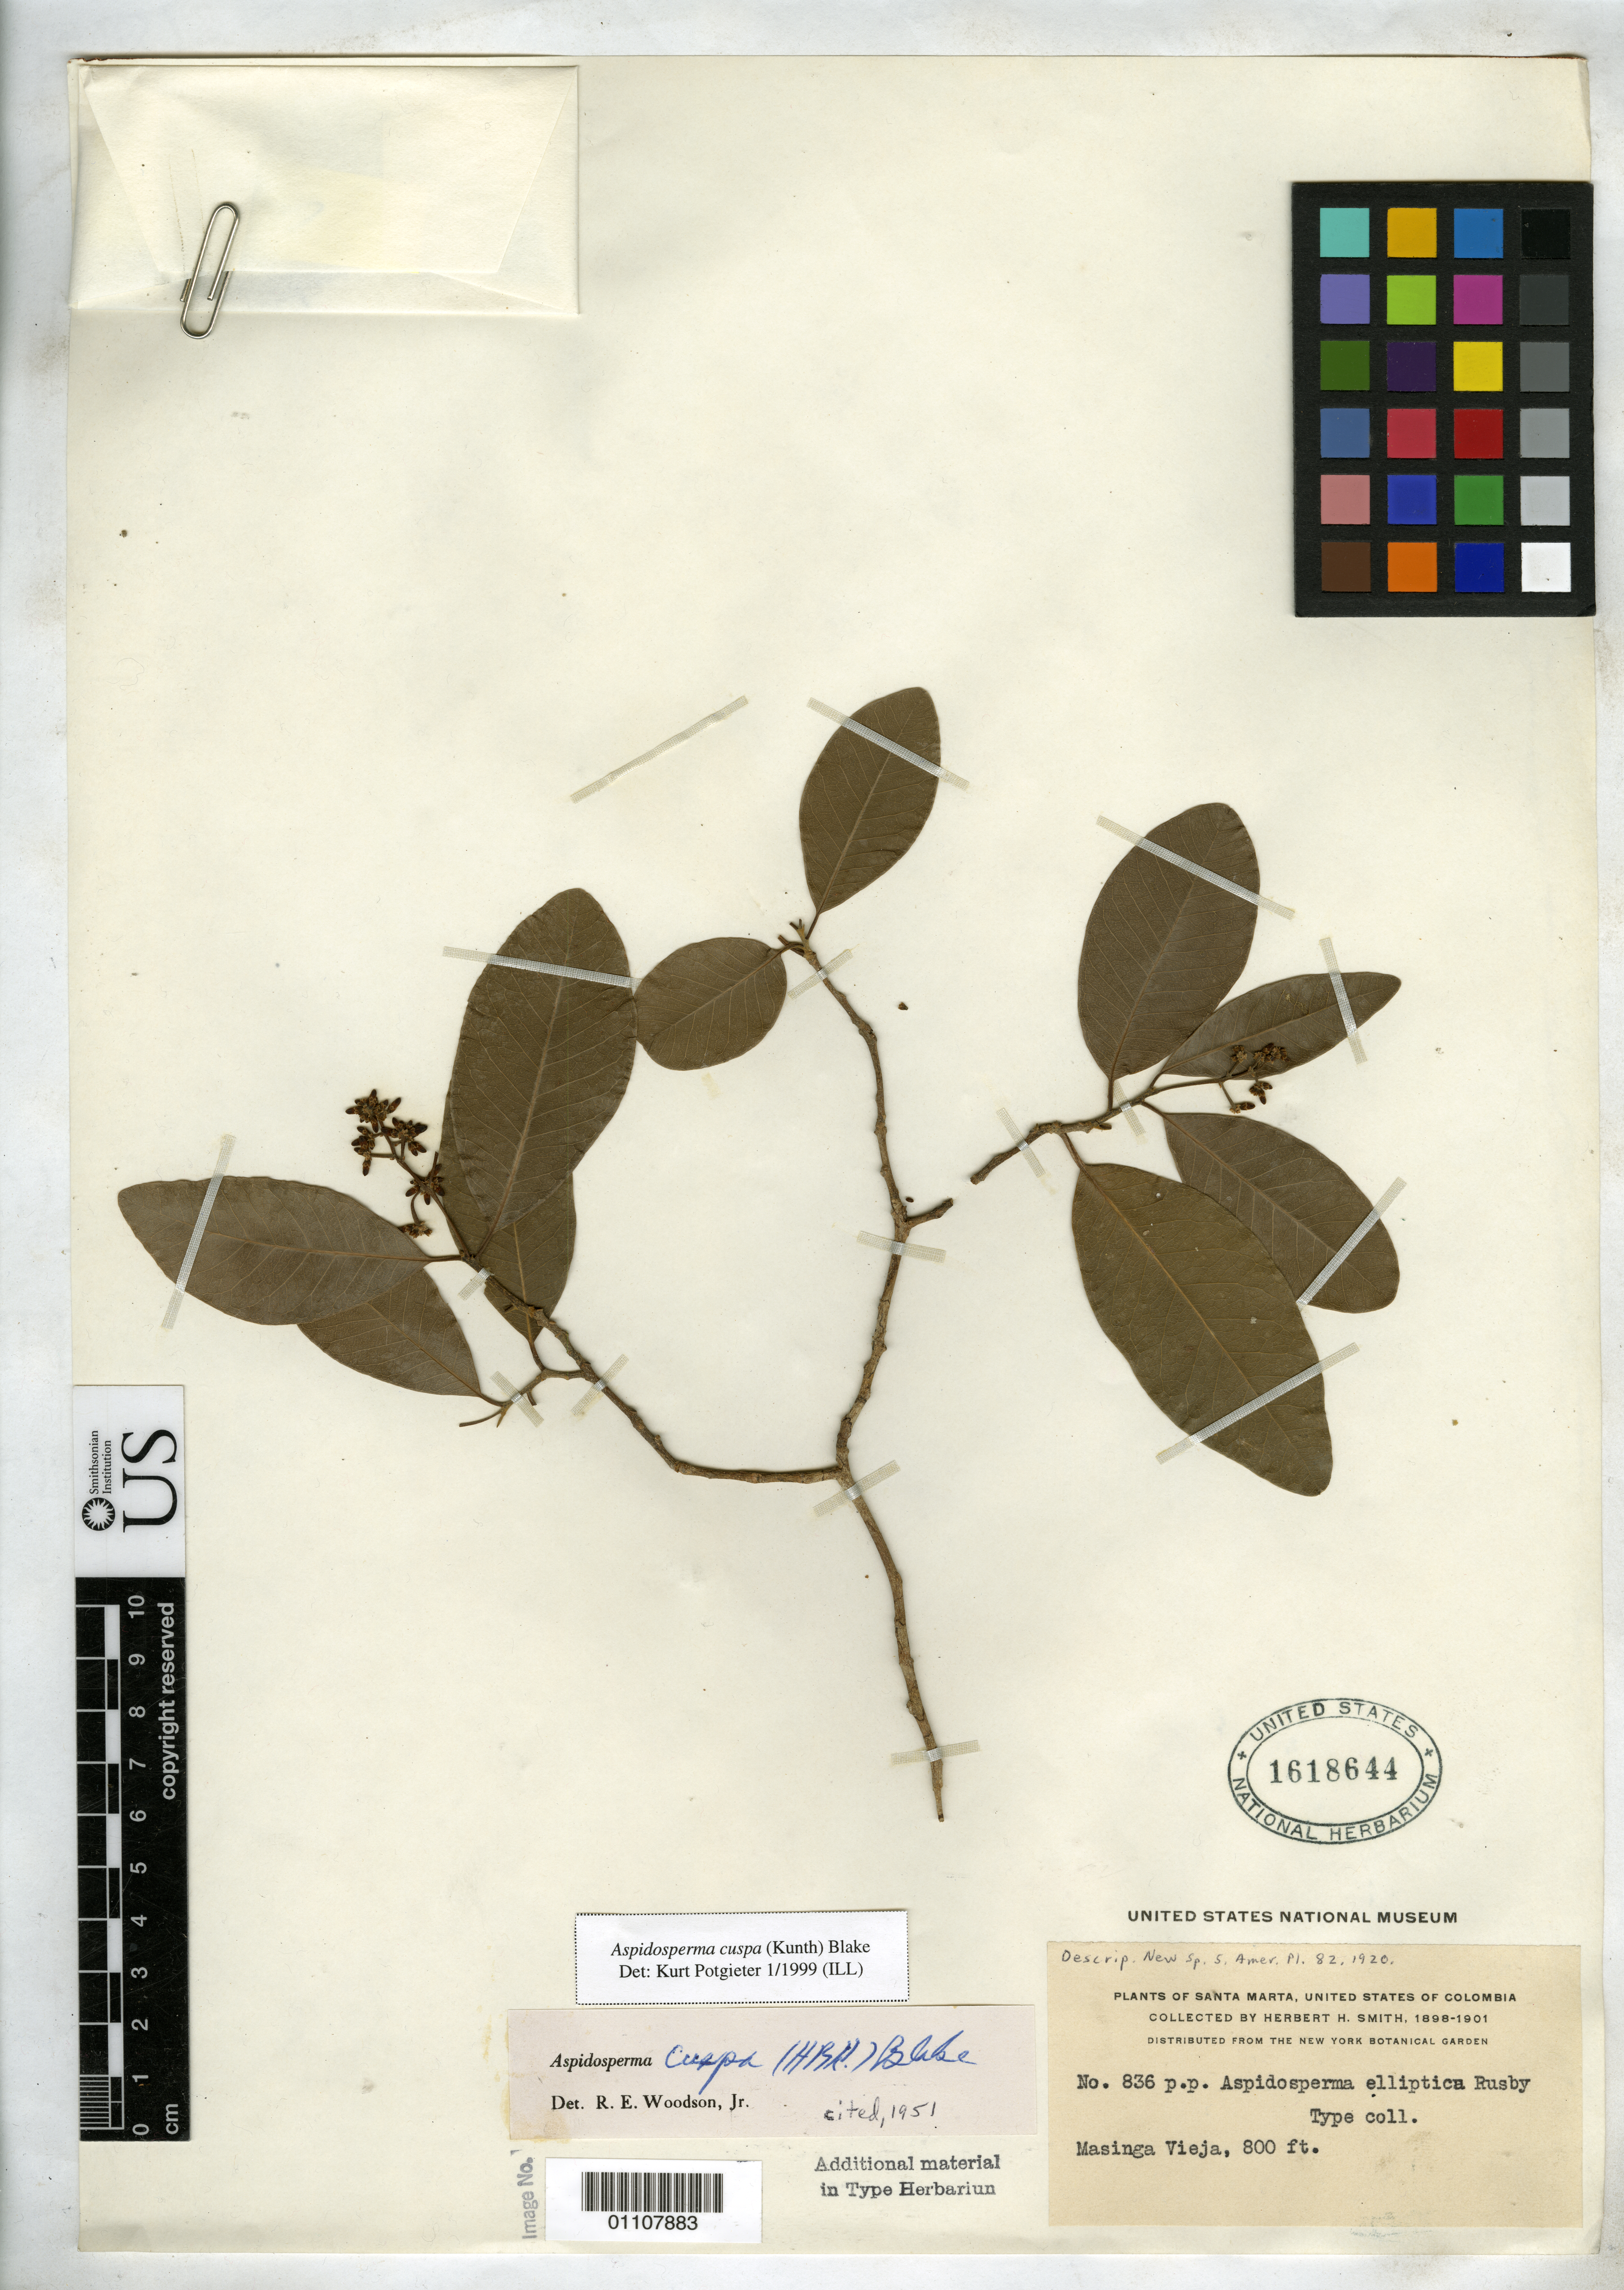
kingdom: Plantae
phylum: Tracheophyta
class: Magnoliopsida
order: Gentianales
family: Apocynaceae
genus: Aspidosperma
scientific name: Aspidosperma elliptica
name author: Rusby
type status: Isotype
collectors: Herbert H. Smith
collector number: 836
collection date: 1898/1901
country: Colombia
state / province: Magdalena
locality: Santa Marta. Masinga Vieja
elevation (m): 244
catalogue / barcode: US 1618644